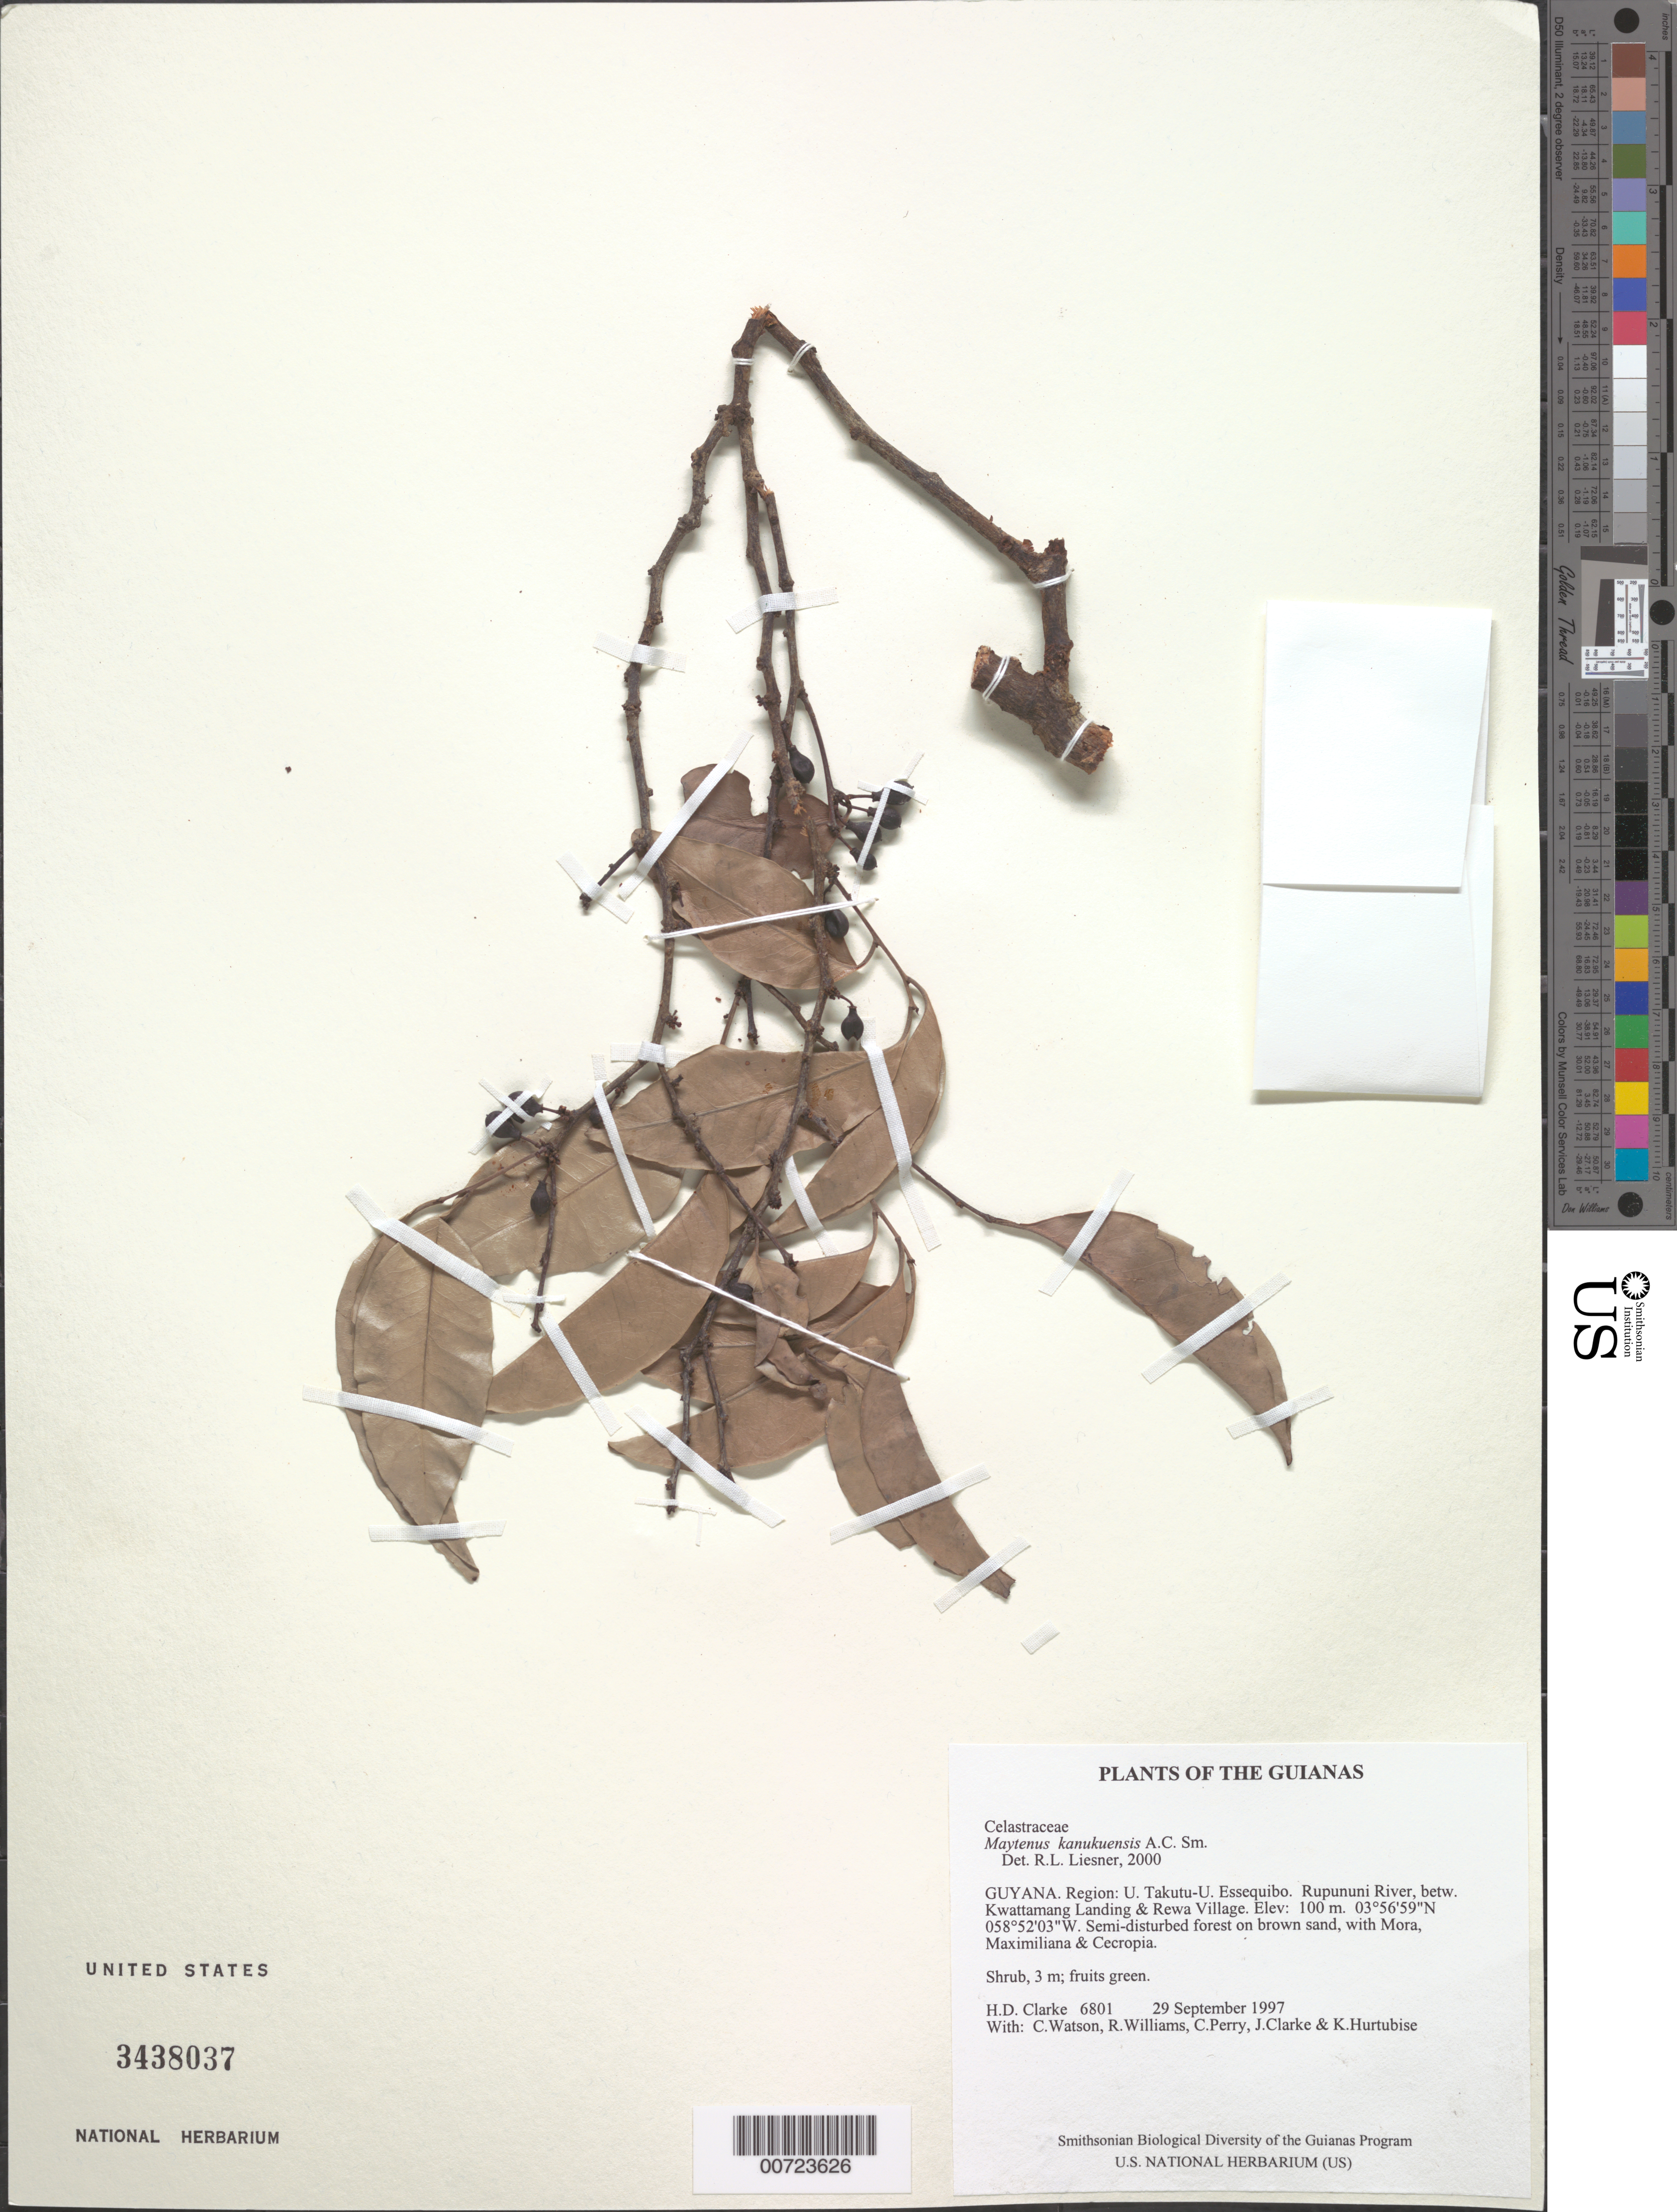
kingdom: Plantae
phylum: Tracheophyta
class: Magnoliopsida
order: Celastrales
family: Celastraceae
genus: Maytenus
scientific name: Maytenus kanukuensis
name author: A.C. Sm.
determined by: Liesner, R. L.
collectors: H. D. Clarke, C. Watson, R. Williams, C. Perry, J. Clarke & K. Hurtubise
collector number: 6801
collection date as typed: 29 September 1997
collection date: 1997-09-29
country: Guyana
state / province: U. Takutu-U. Essequibo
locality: Rupununi River, betw. Kwattamang Landing & Rewa Village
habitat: Semi-disturbed forest on brown sand, with Mora, Maximiliana & Cecropia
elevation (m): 100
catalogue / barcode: US 3438037